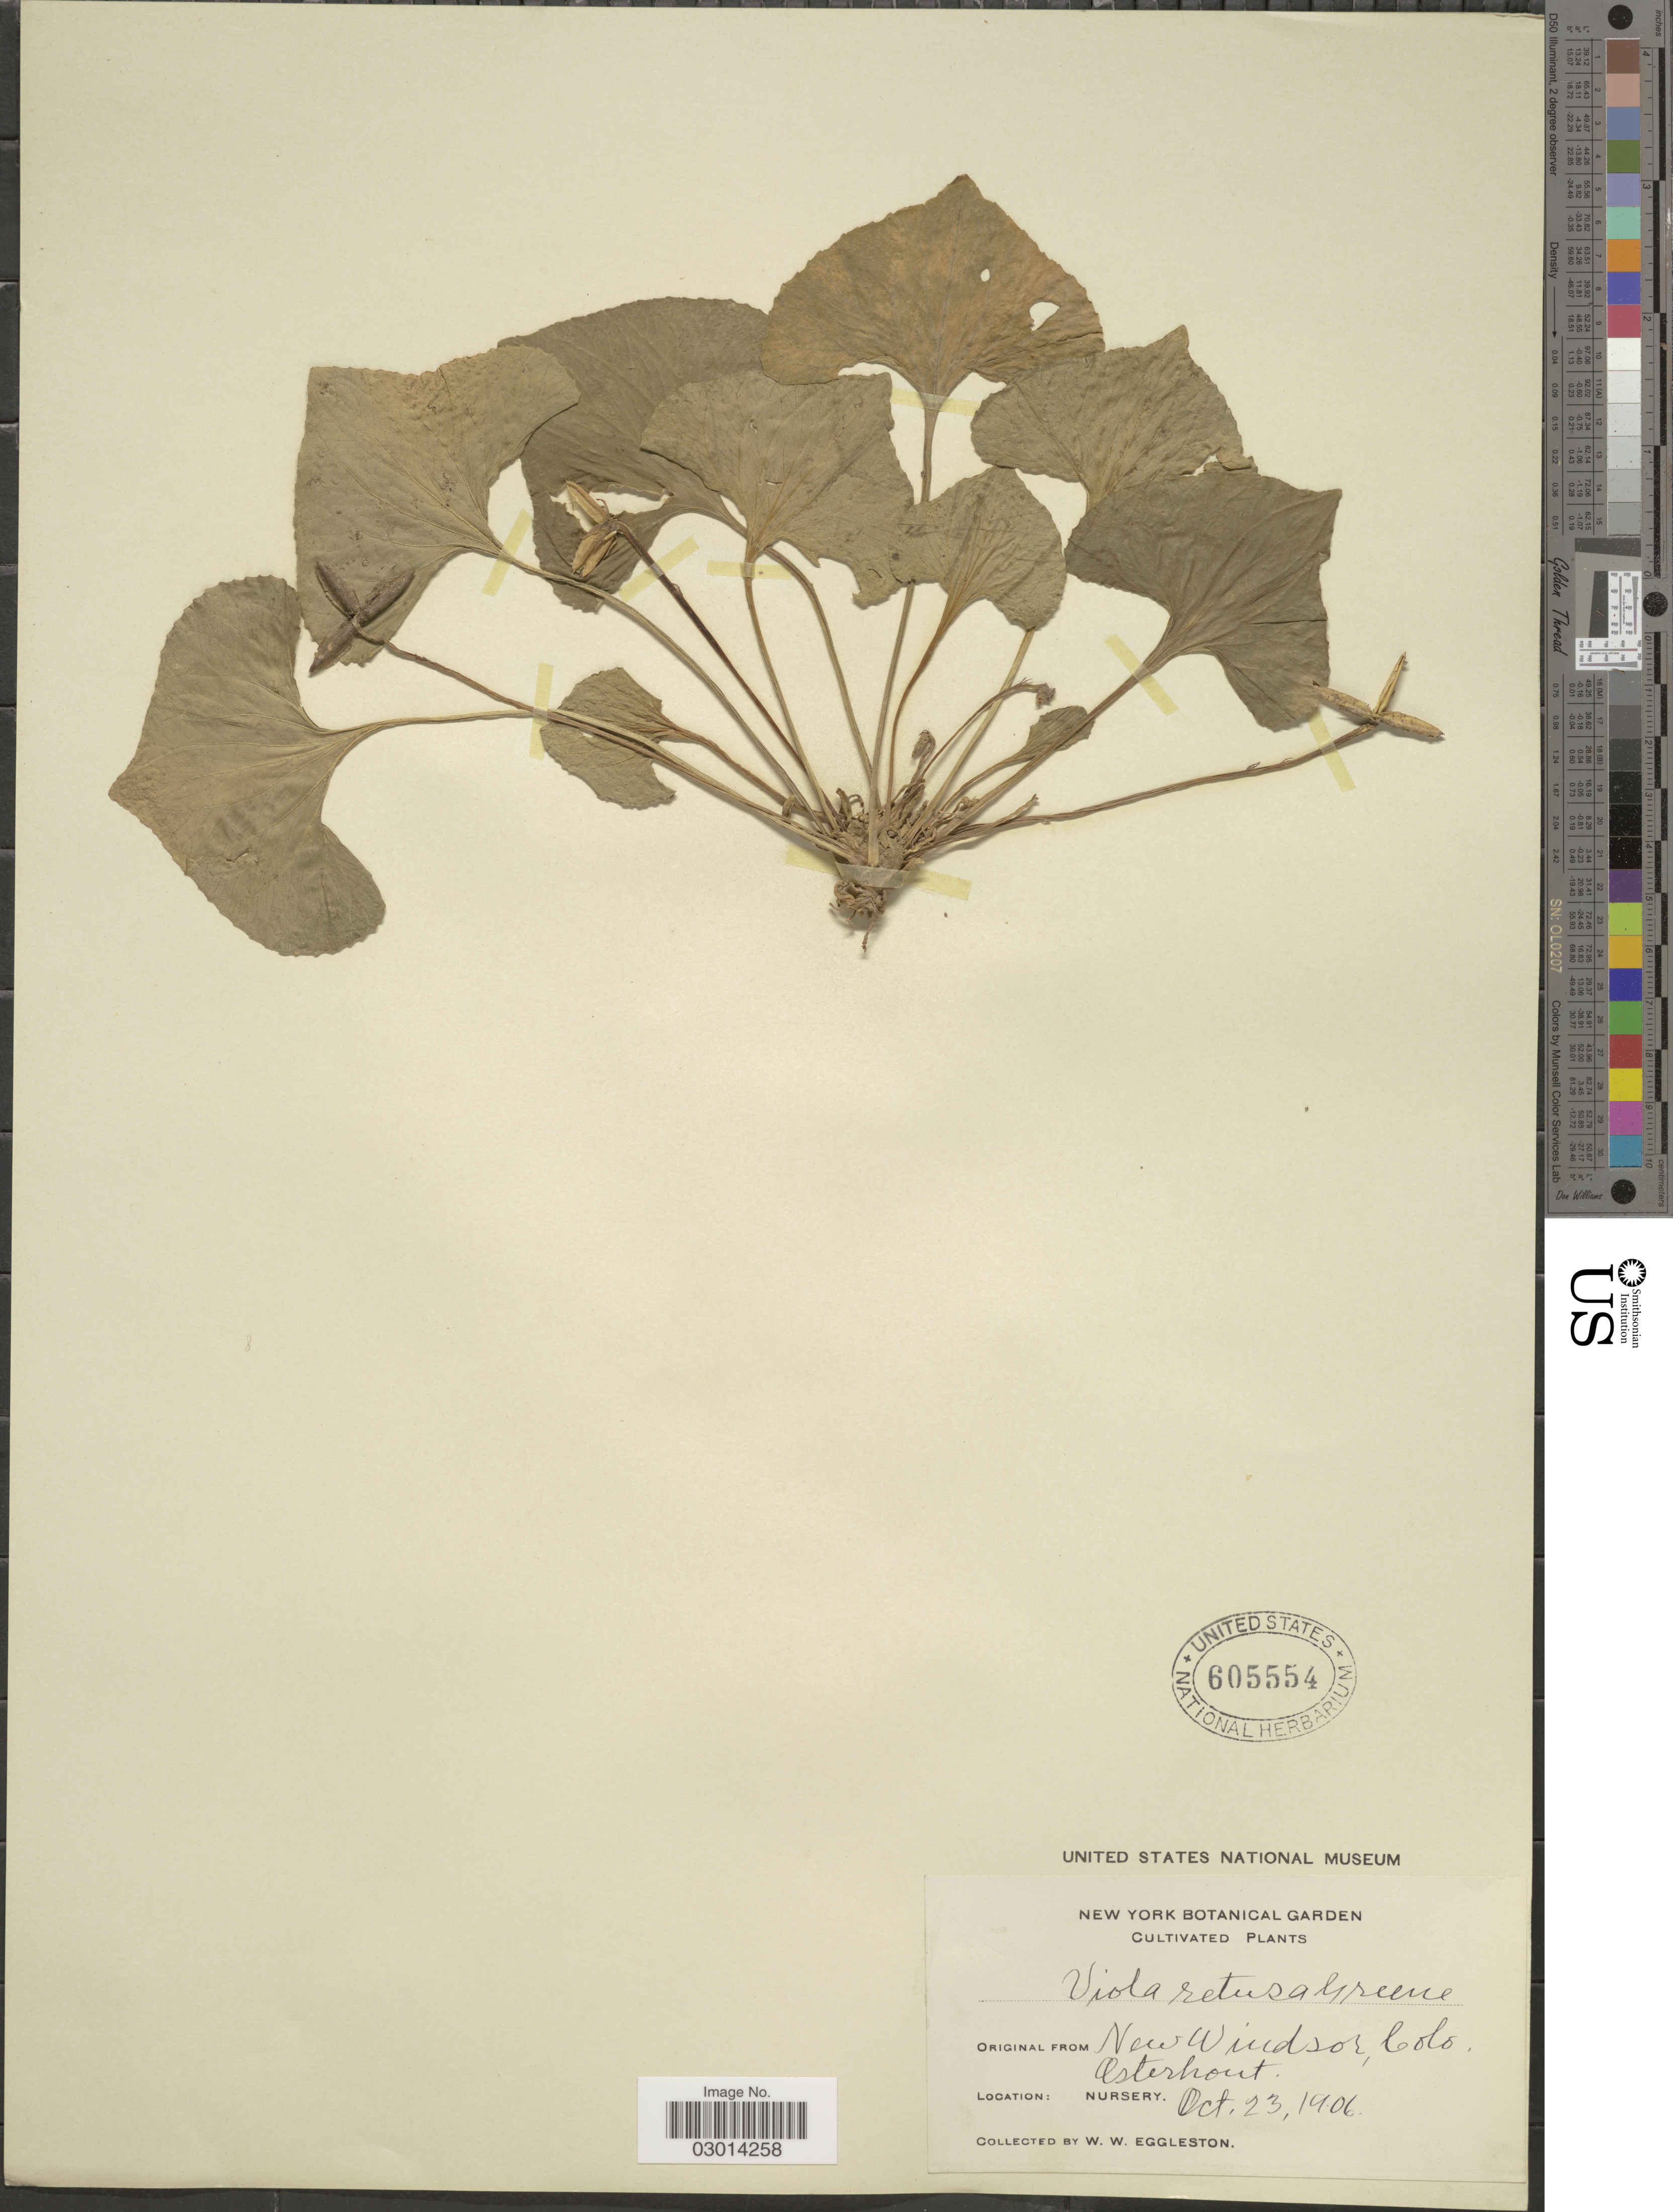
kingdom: Plantae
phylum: Tracheophyta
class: Magnoliopsida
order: Malpighiales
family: Violaceae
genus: Viola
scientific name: Viola retusa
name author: Greene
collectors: W. W. Eggleston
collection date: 1906-10-23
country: United States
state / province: Colorado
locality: Nursery.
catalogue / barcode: US 605554